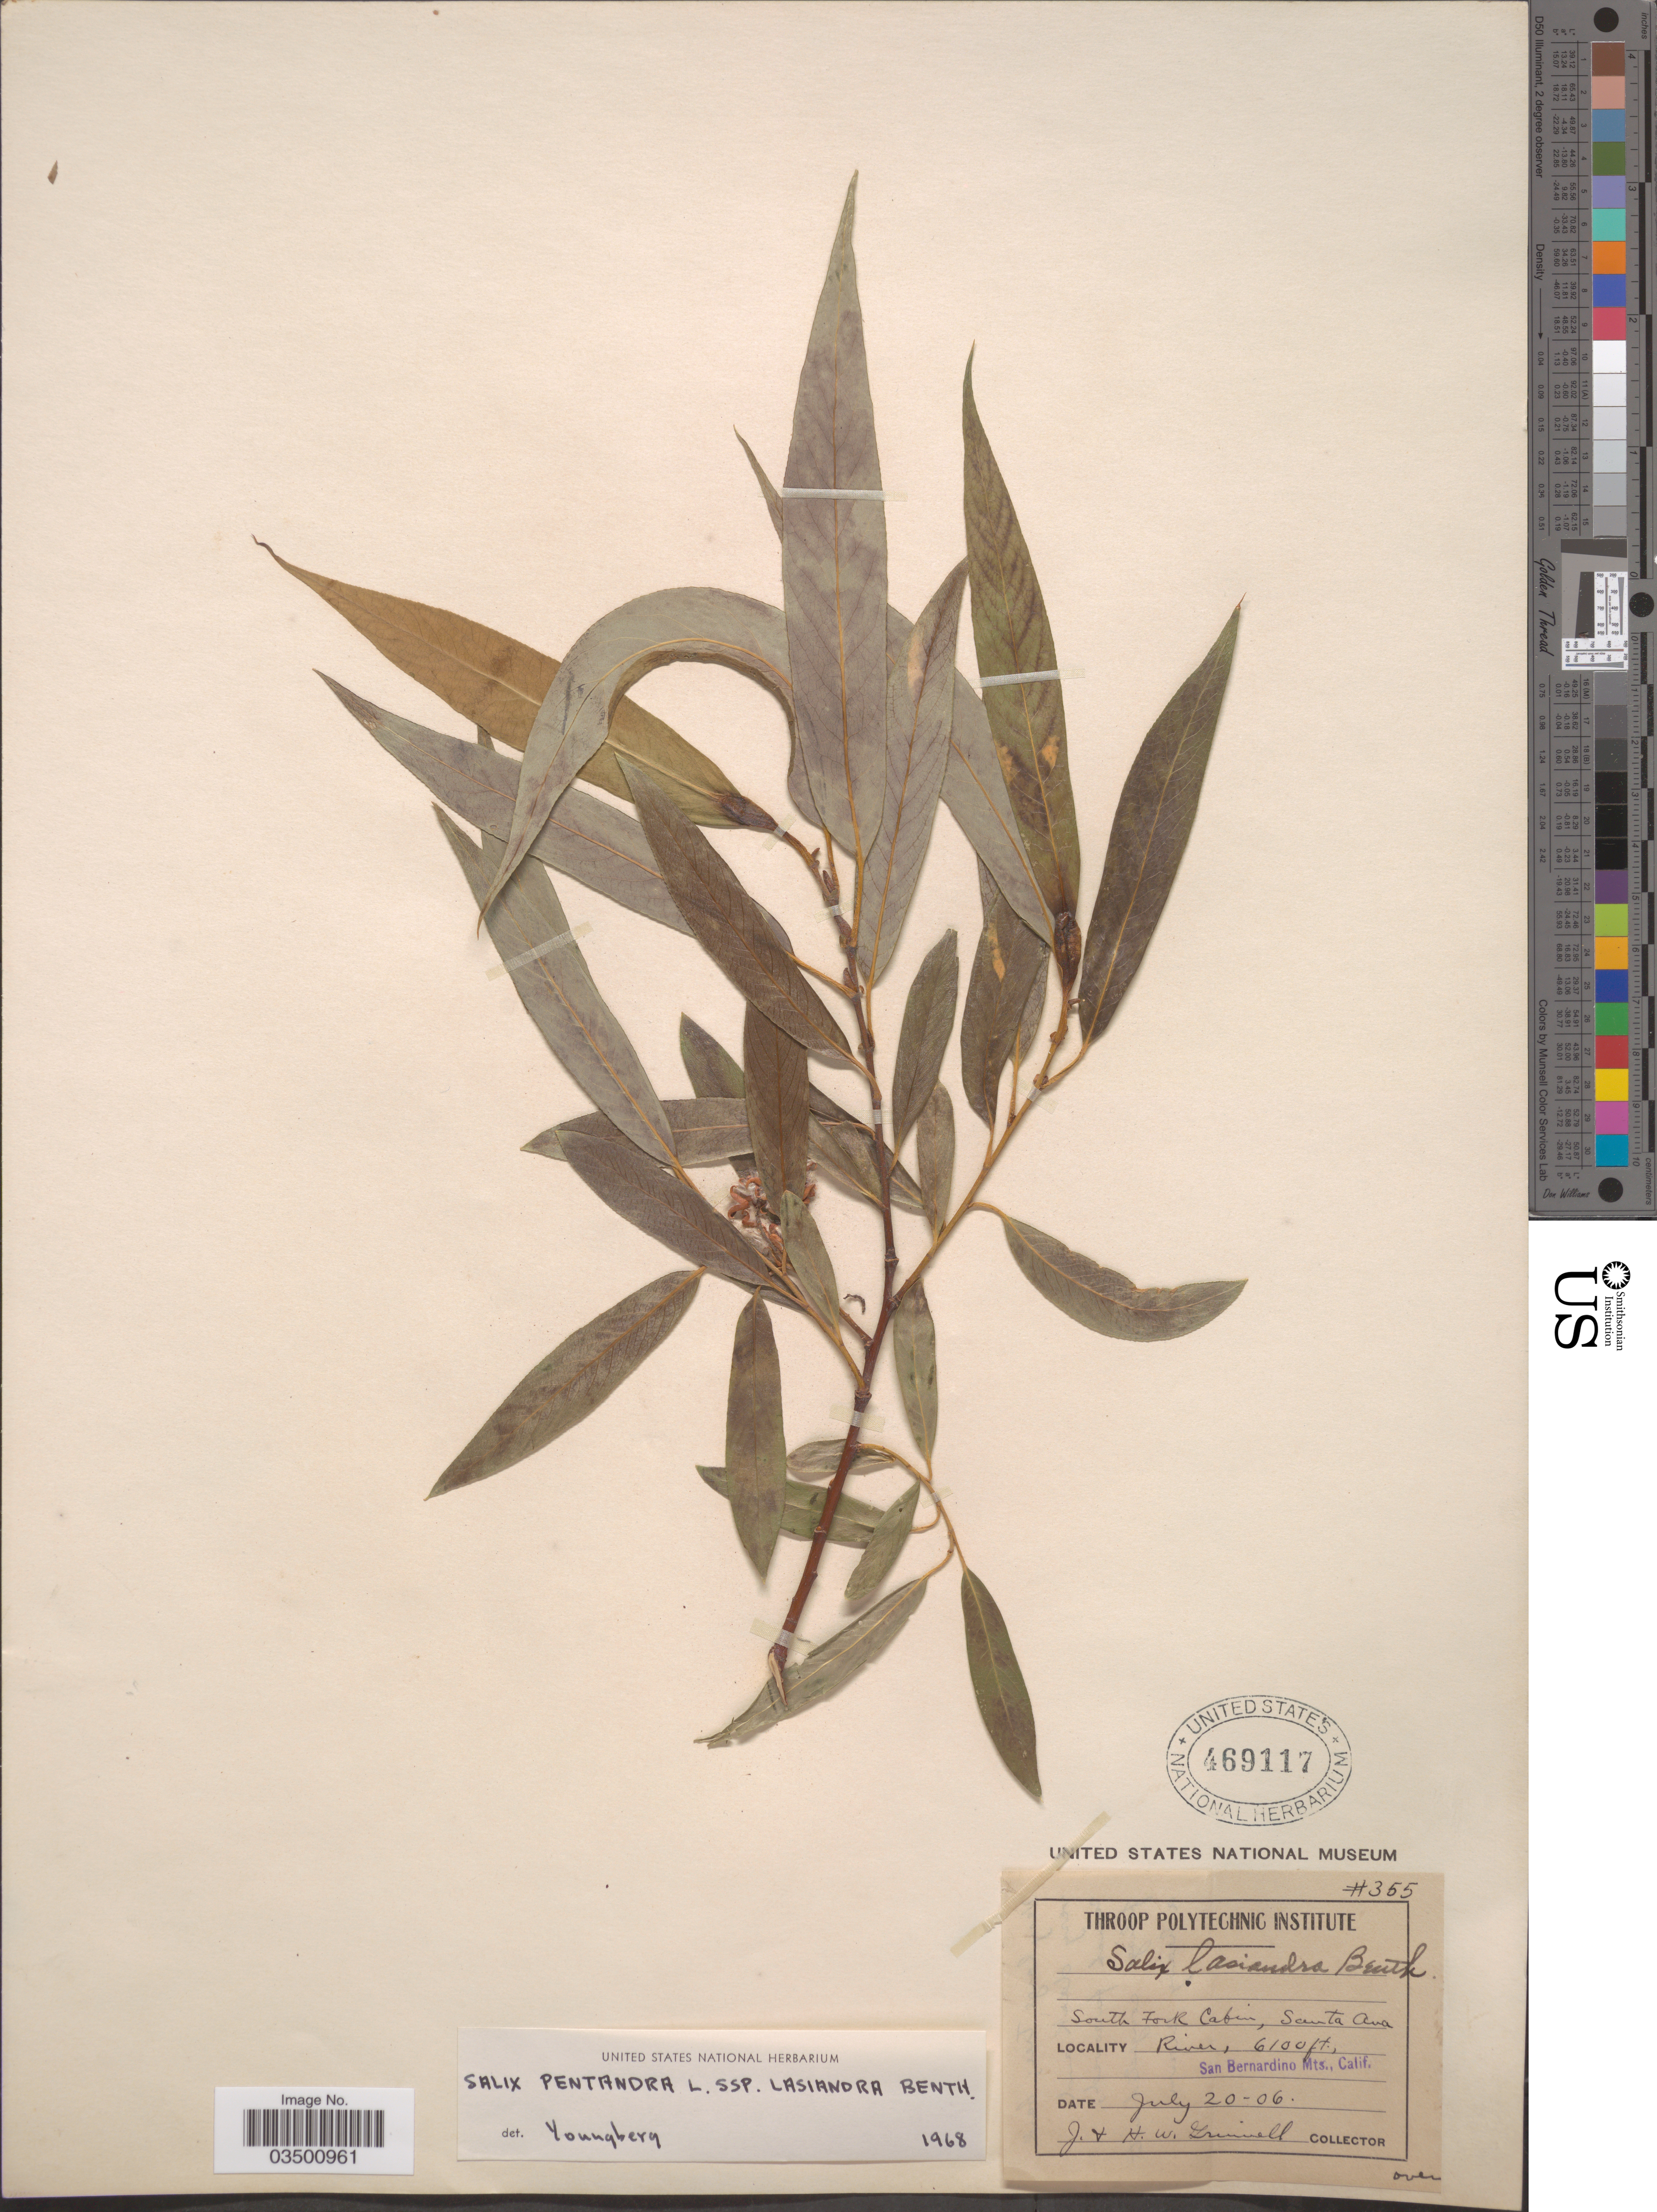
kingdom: Plantae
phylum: Tracheophyta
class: Magnoliopsida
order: Malpighiales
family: Salicaceae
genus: Salix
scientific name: Salix lasiandra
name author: Benth.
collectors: J. Grinnell & H. Grinnell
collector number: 355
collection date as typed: Transcribed d/m/y: 20/7/6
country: United States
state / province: California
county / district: San Bernardino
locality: South Fork Cabin, Santa Ana River. San Bernardino Mts.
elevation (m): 1859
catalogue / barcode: US 469117